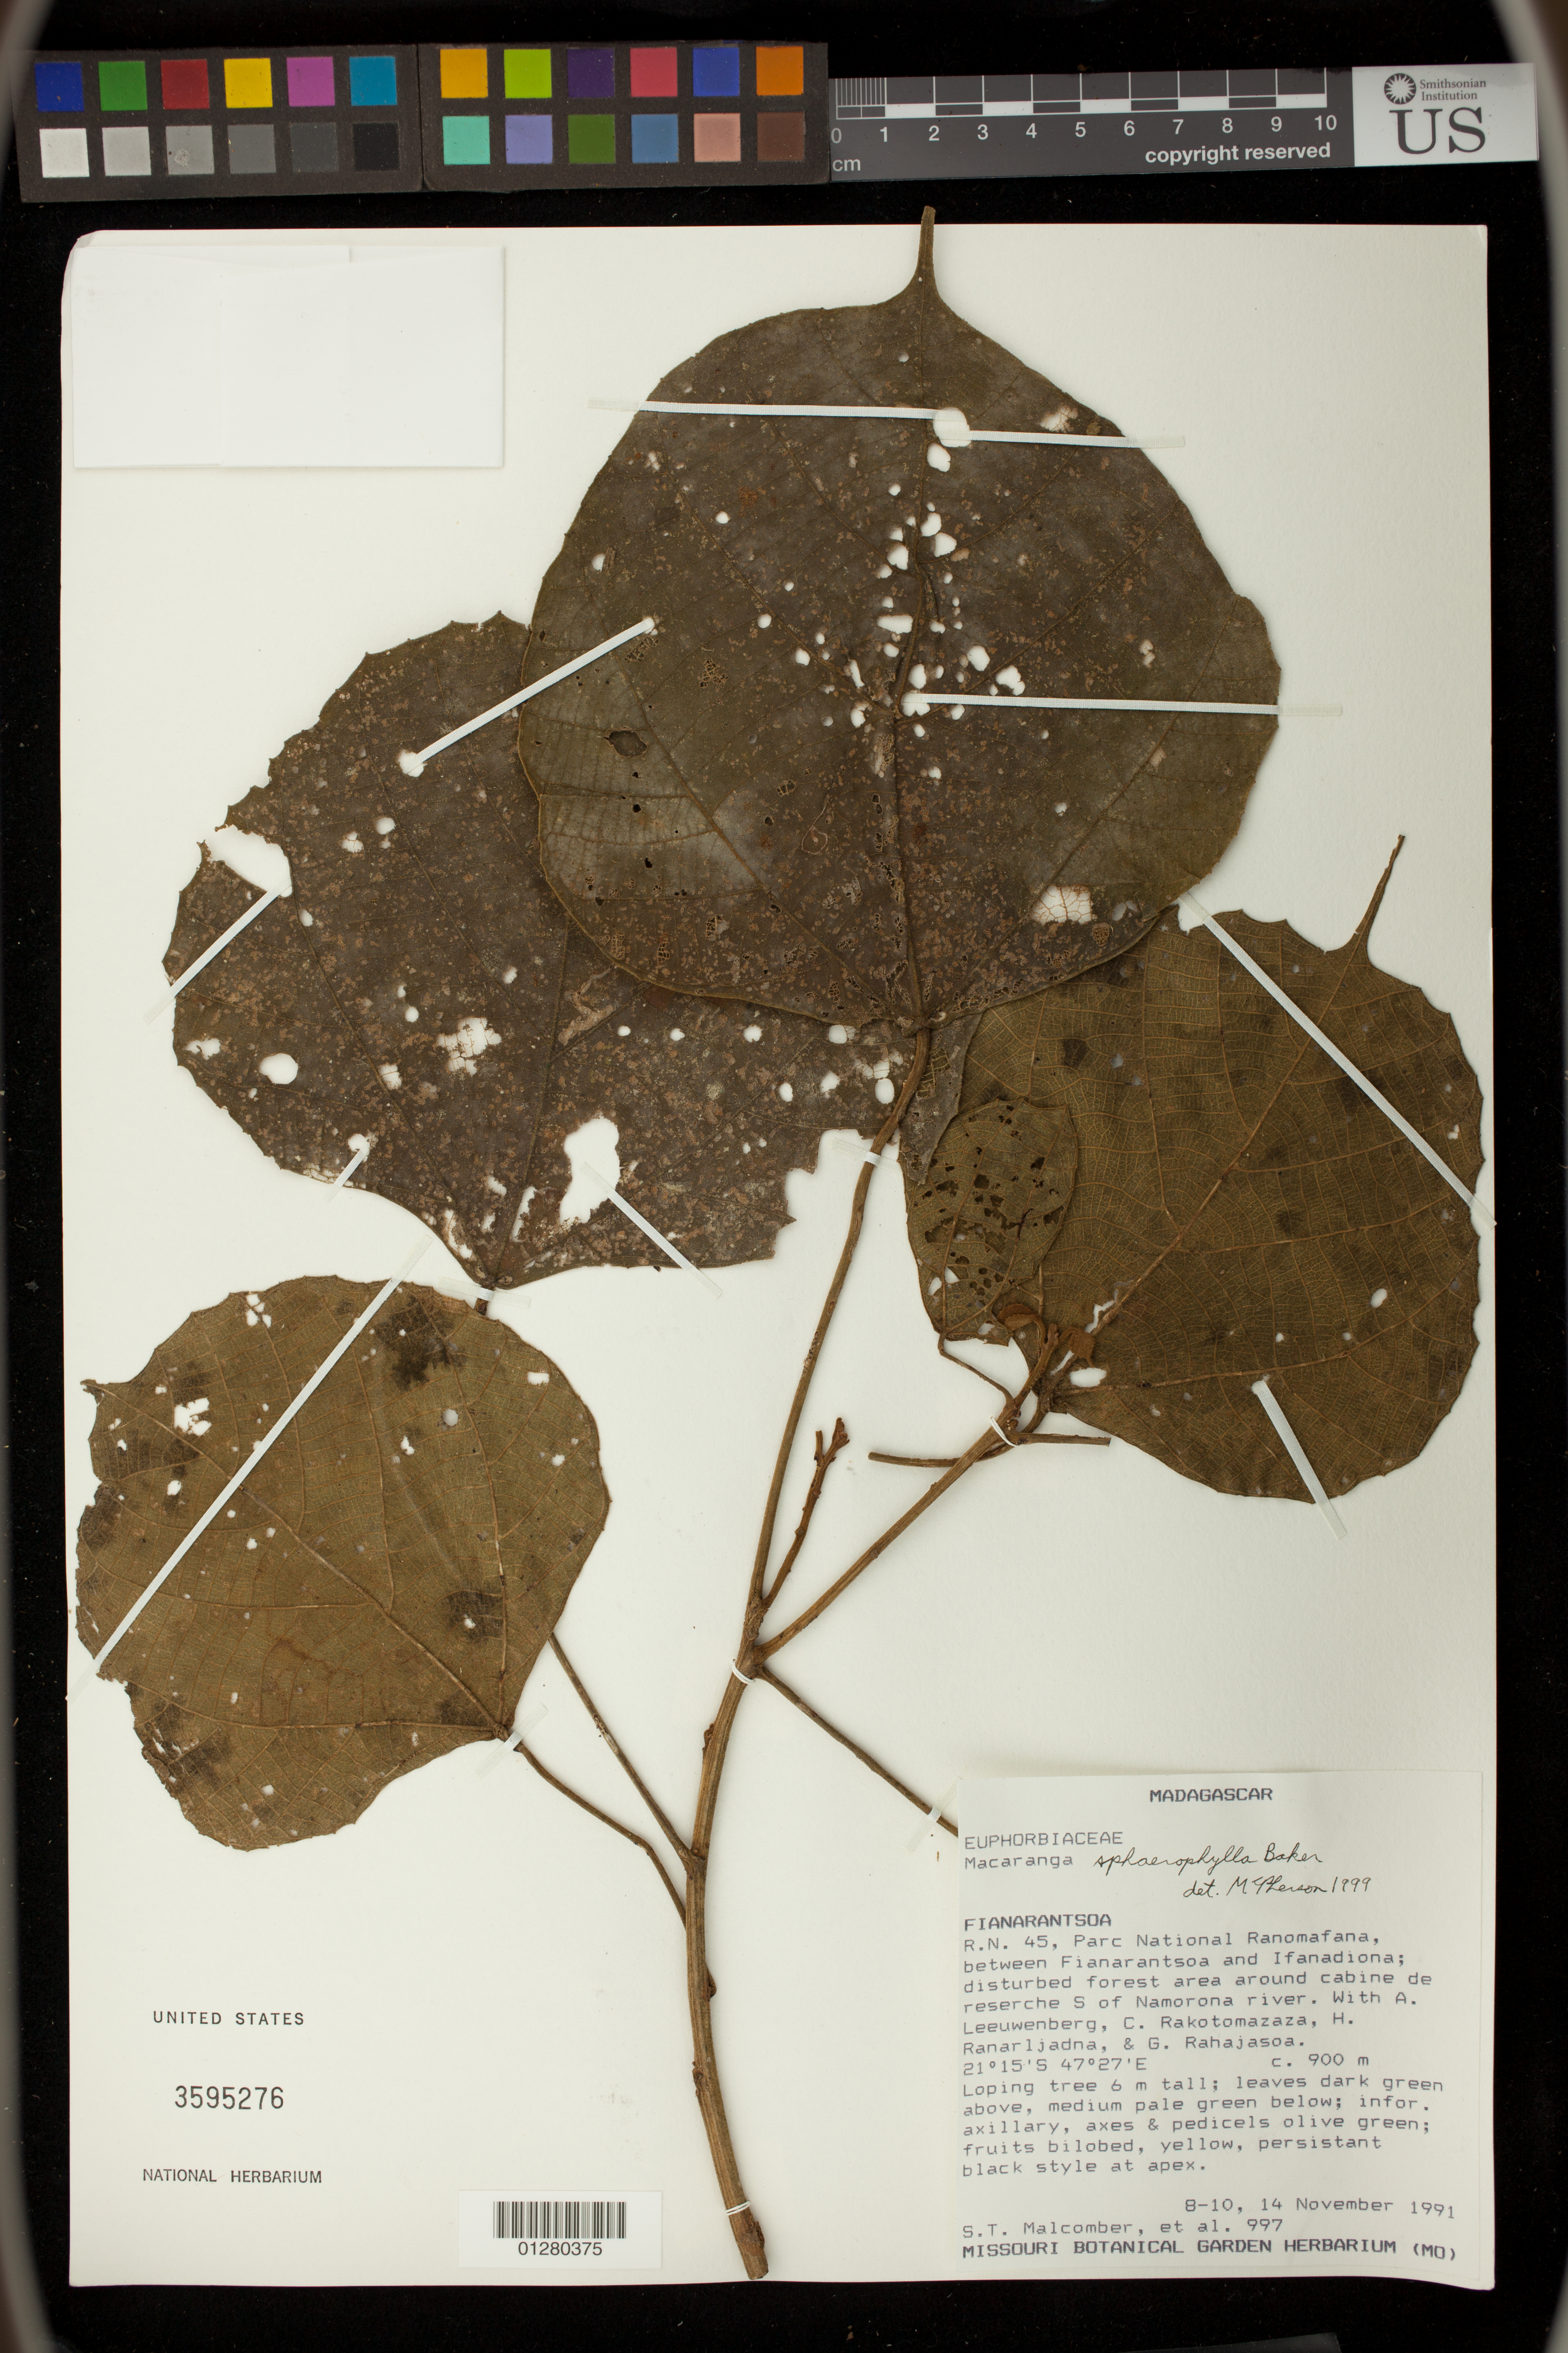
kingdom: Plantae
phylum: Tracheophyta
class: Magnoliopsida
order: Malpighiales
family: Euphorbiaceae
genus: Macaranga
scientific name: Macaranga sphaerophylla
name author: Baker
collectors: S. T. Malcomber, A. J. M. Leeuwenberg, C. Rakotomazaza, H. Ranarljadna & G. Rahajasoa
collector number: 997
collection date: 1991-11-08/1991-11-14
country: Madagascar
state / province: Vatovavy Fitovinany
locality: R.N. 45, Parc National Ranomafana, between Fianarantsoa and Ifanadiona; disturbed forest area around cabine de reserche S of Namorona river.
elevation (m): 900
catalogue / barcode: US 3595276